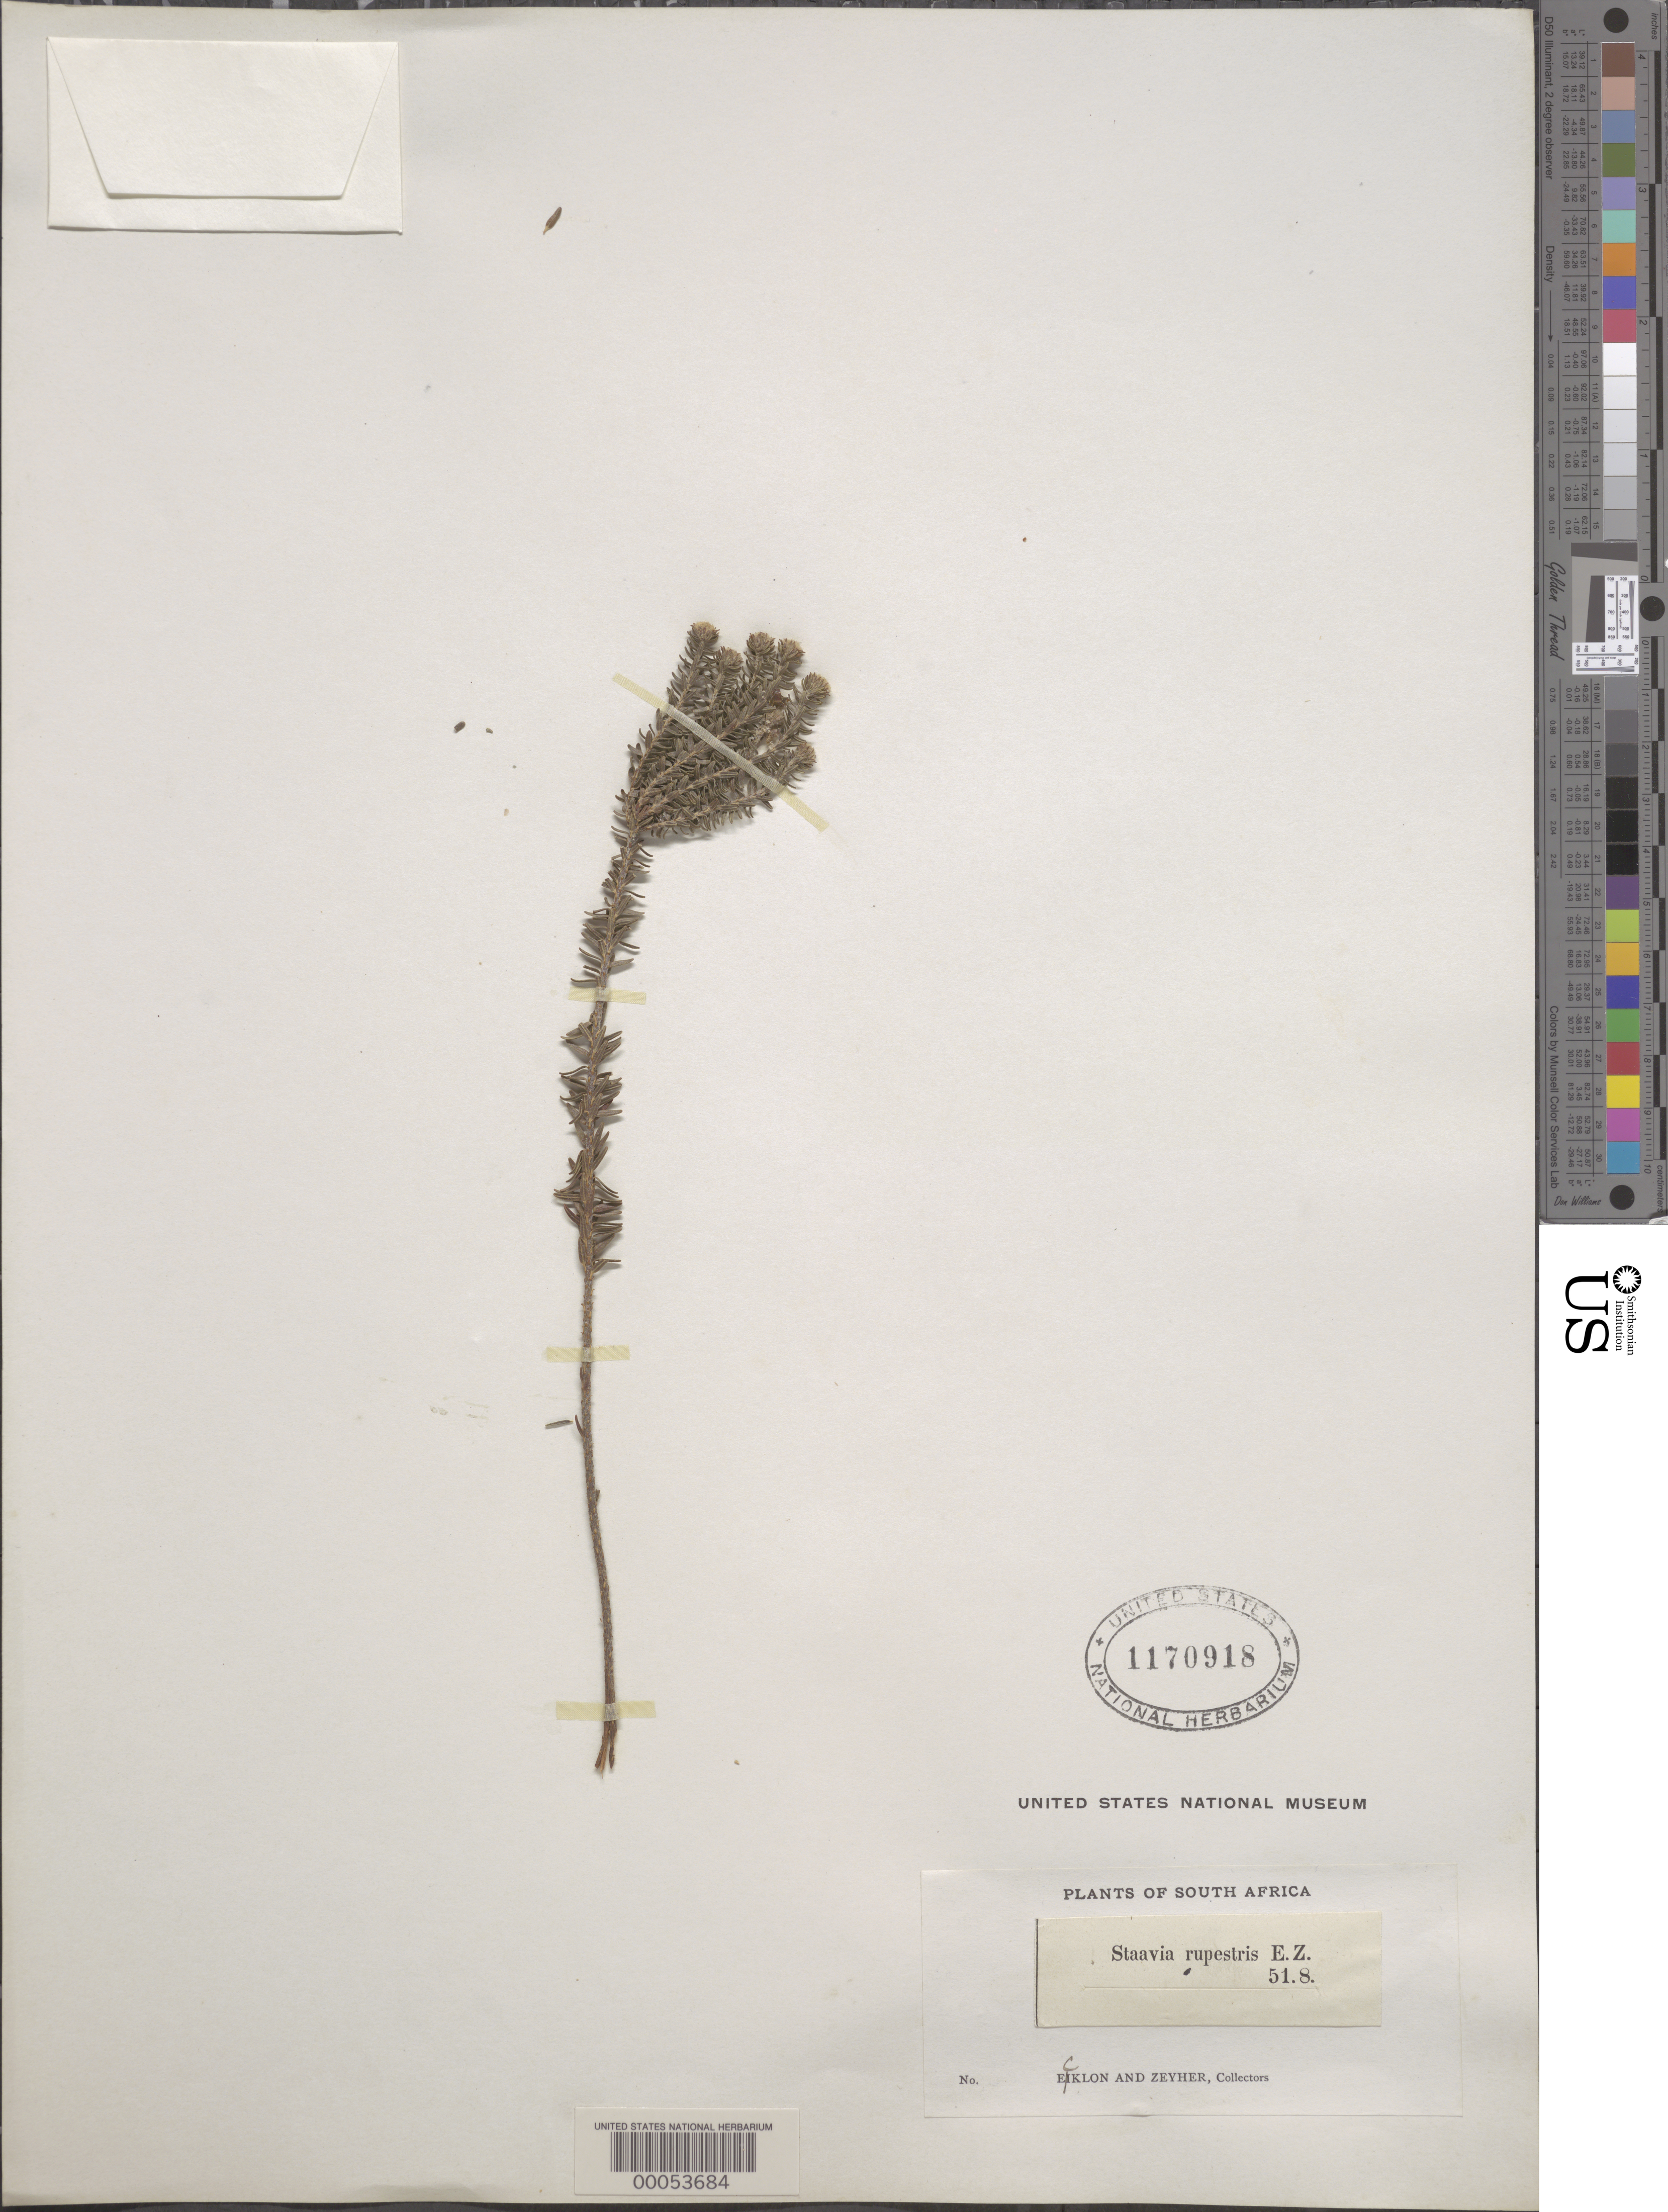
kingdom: Plantae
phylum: Tracheophyta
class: Magnoliopsida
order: Bruniales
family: Bruniaceae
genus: Staavia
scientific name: Staavia rupestris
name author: Eckl. & Zeyh.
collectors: C. F. Ecklon & C. Zeyher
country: South Africa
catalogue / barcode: US 1170918